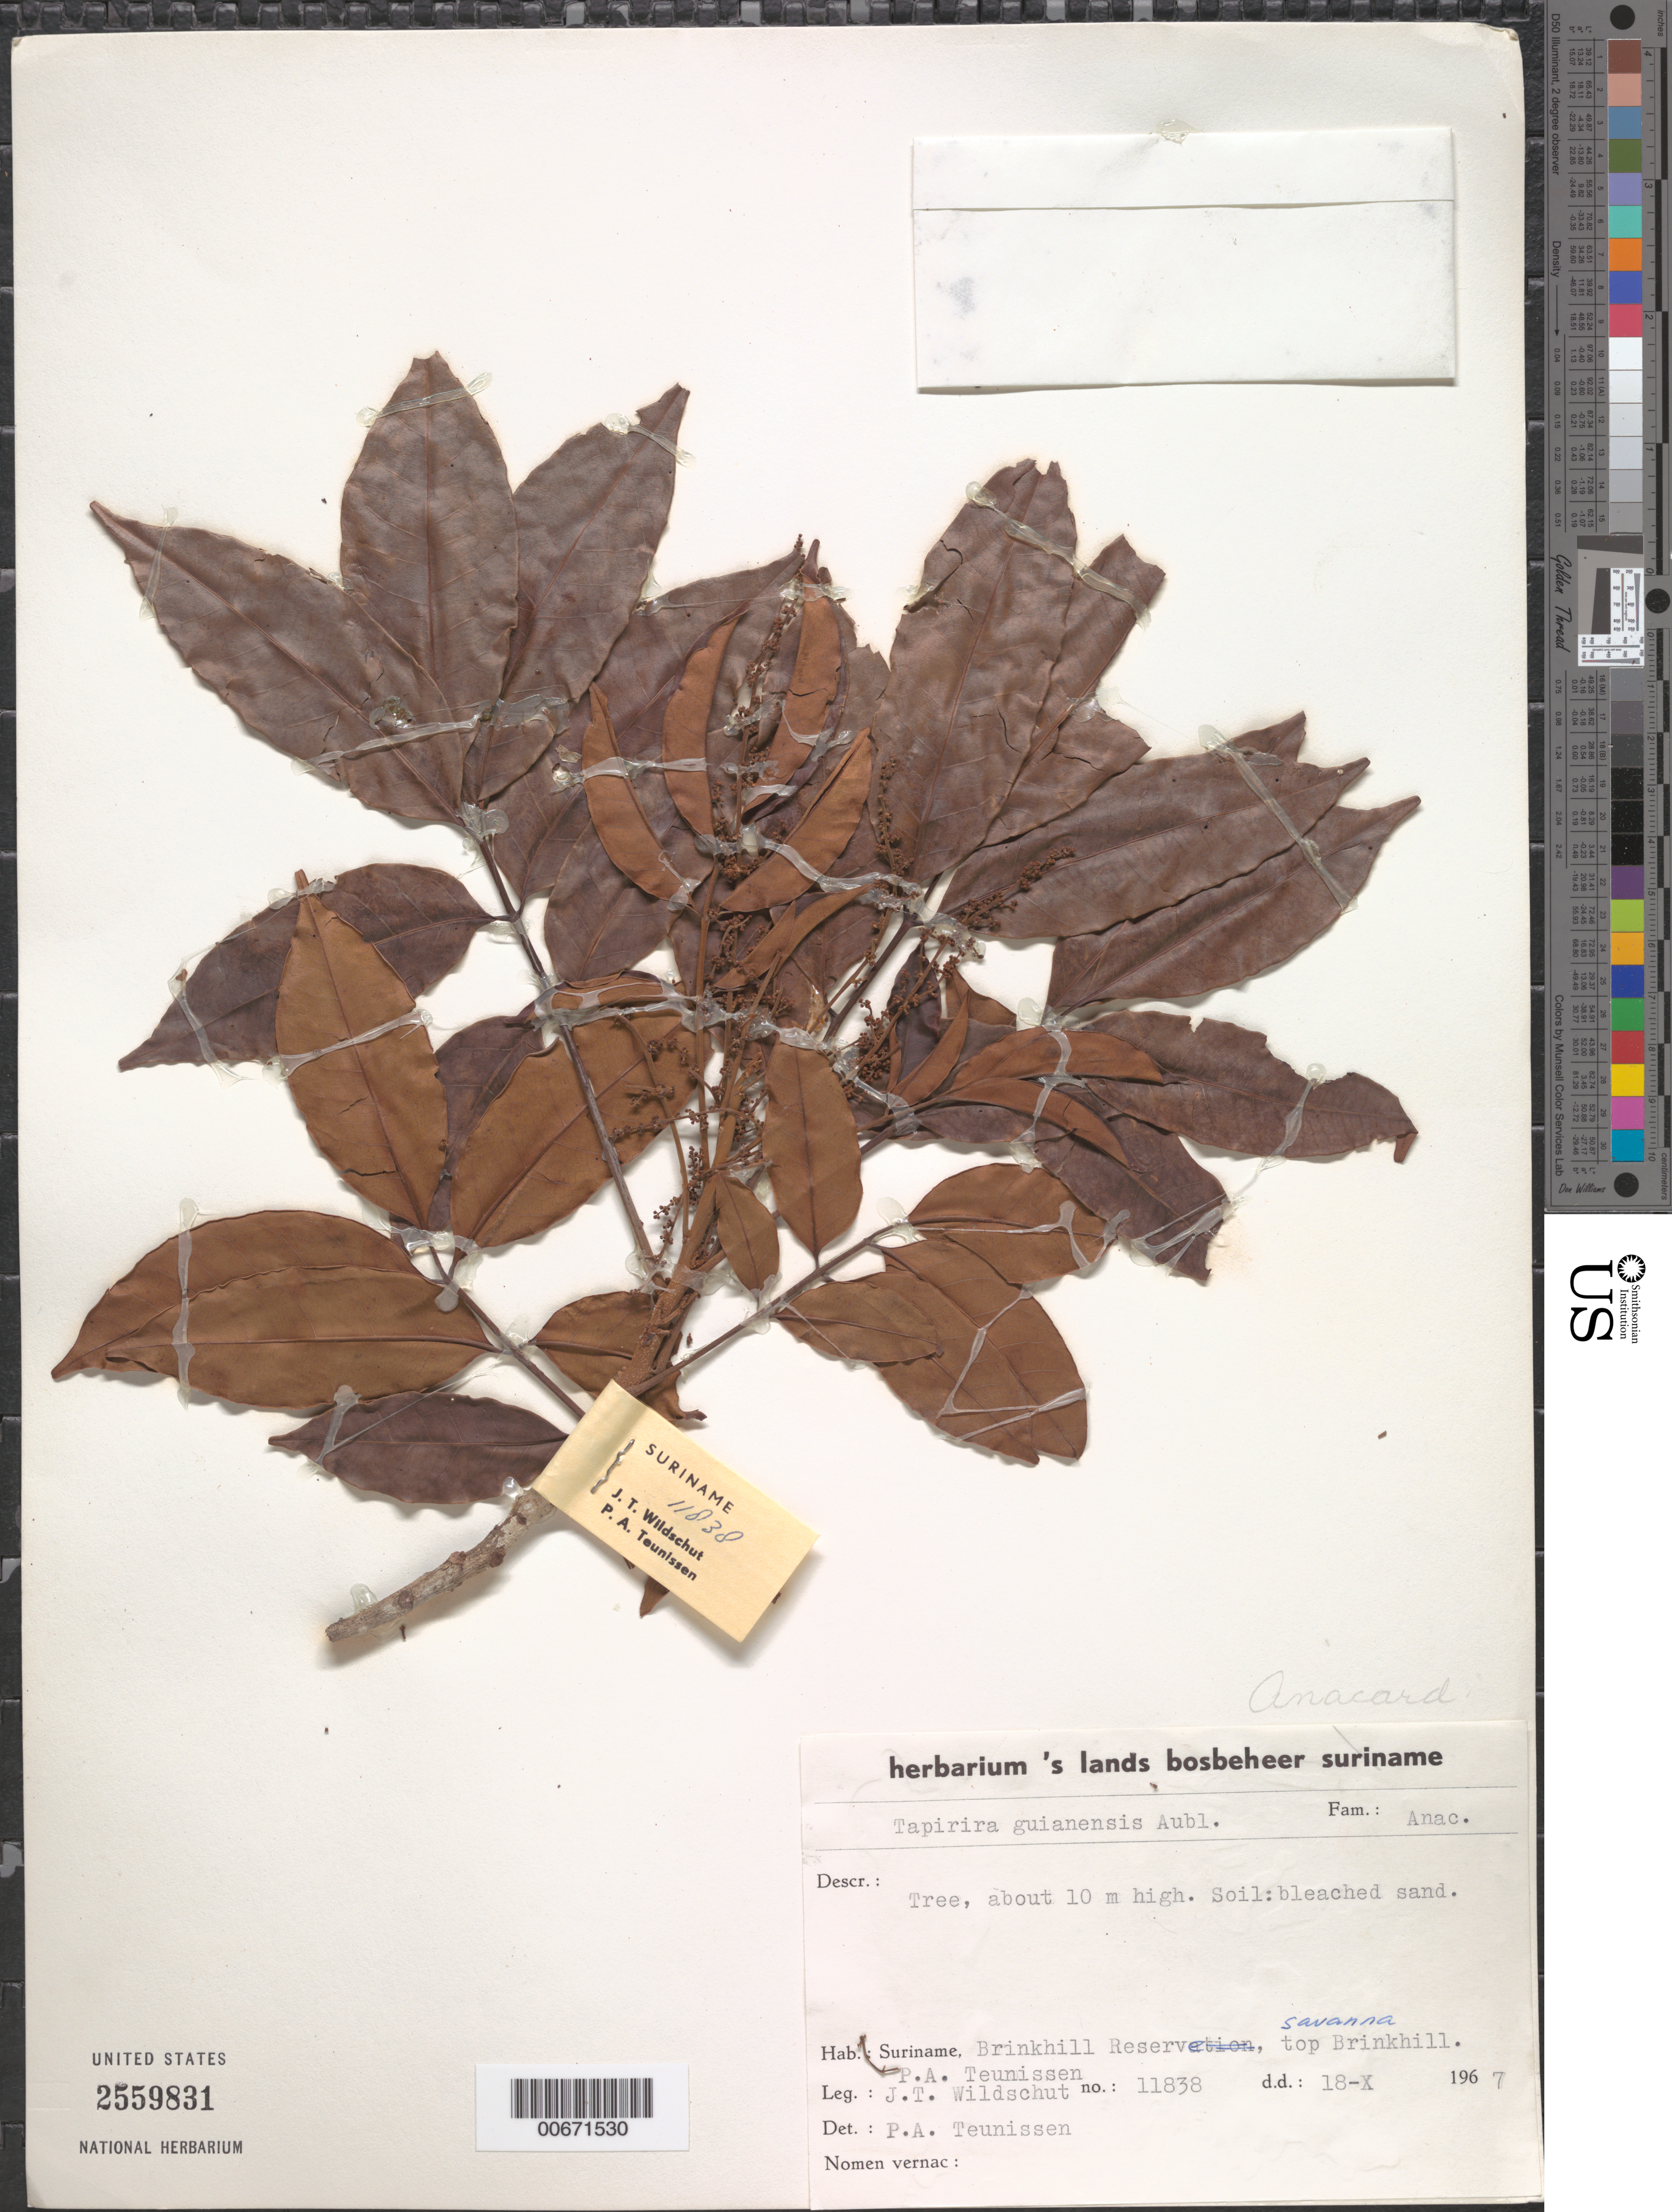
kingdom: Plantae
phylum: Tracheophyta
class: Magnoliopsida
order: Sapindales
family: Anacardiaceae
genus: Tapirira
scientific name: Tapirira guianensis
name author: Aubl.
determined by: Teunissen, P. A.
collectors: J. Wildschut & P. Teunissen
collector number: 11838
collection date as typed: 18-Oct-67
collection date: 1967-10-18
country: Suriname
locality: Nature Reserve Brinckheuvel-Sabanpasi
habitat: Savanna; soil: bleached sand;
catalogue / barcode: US 2559831